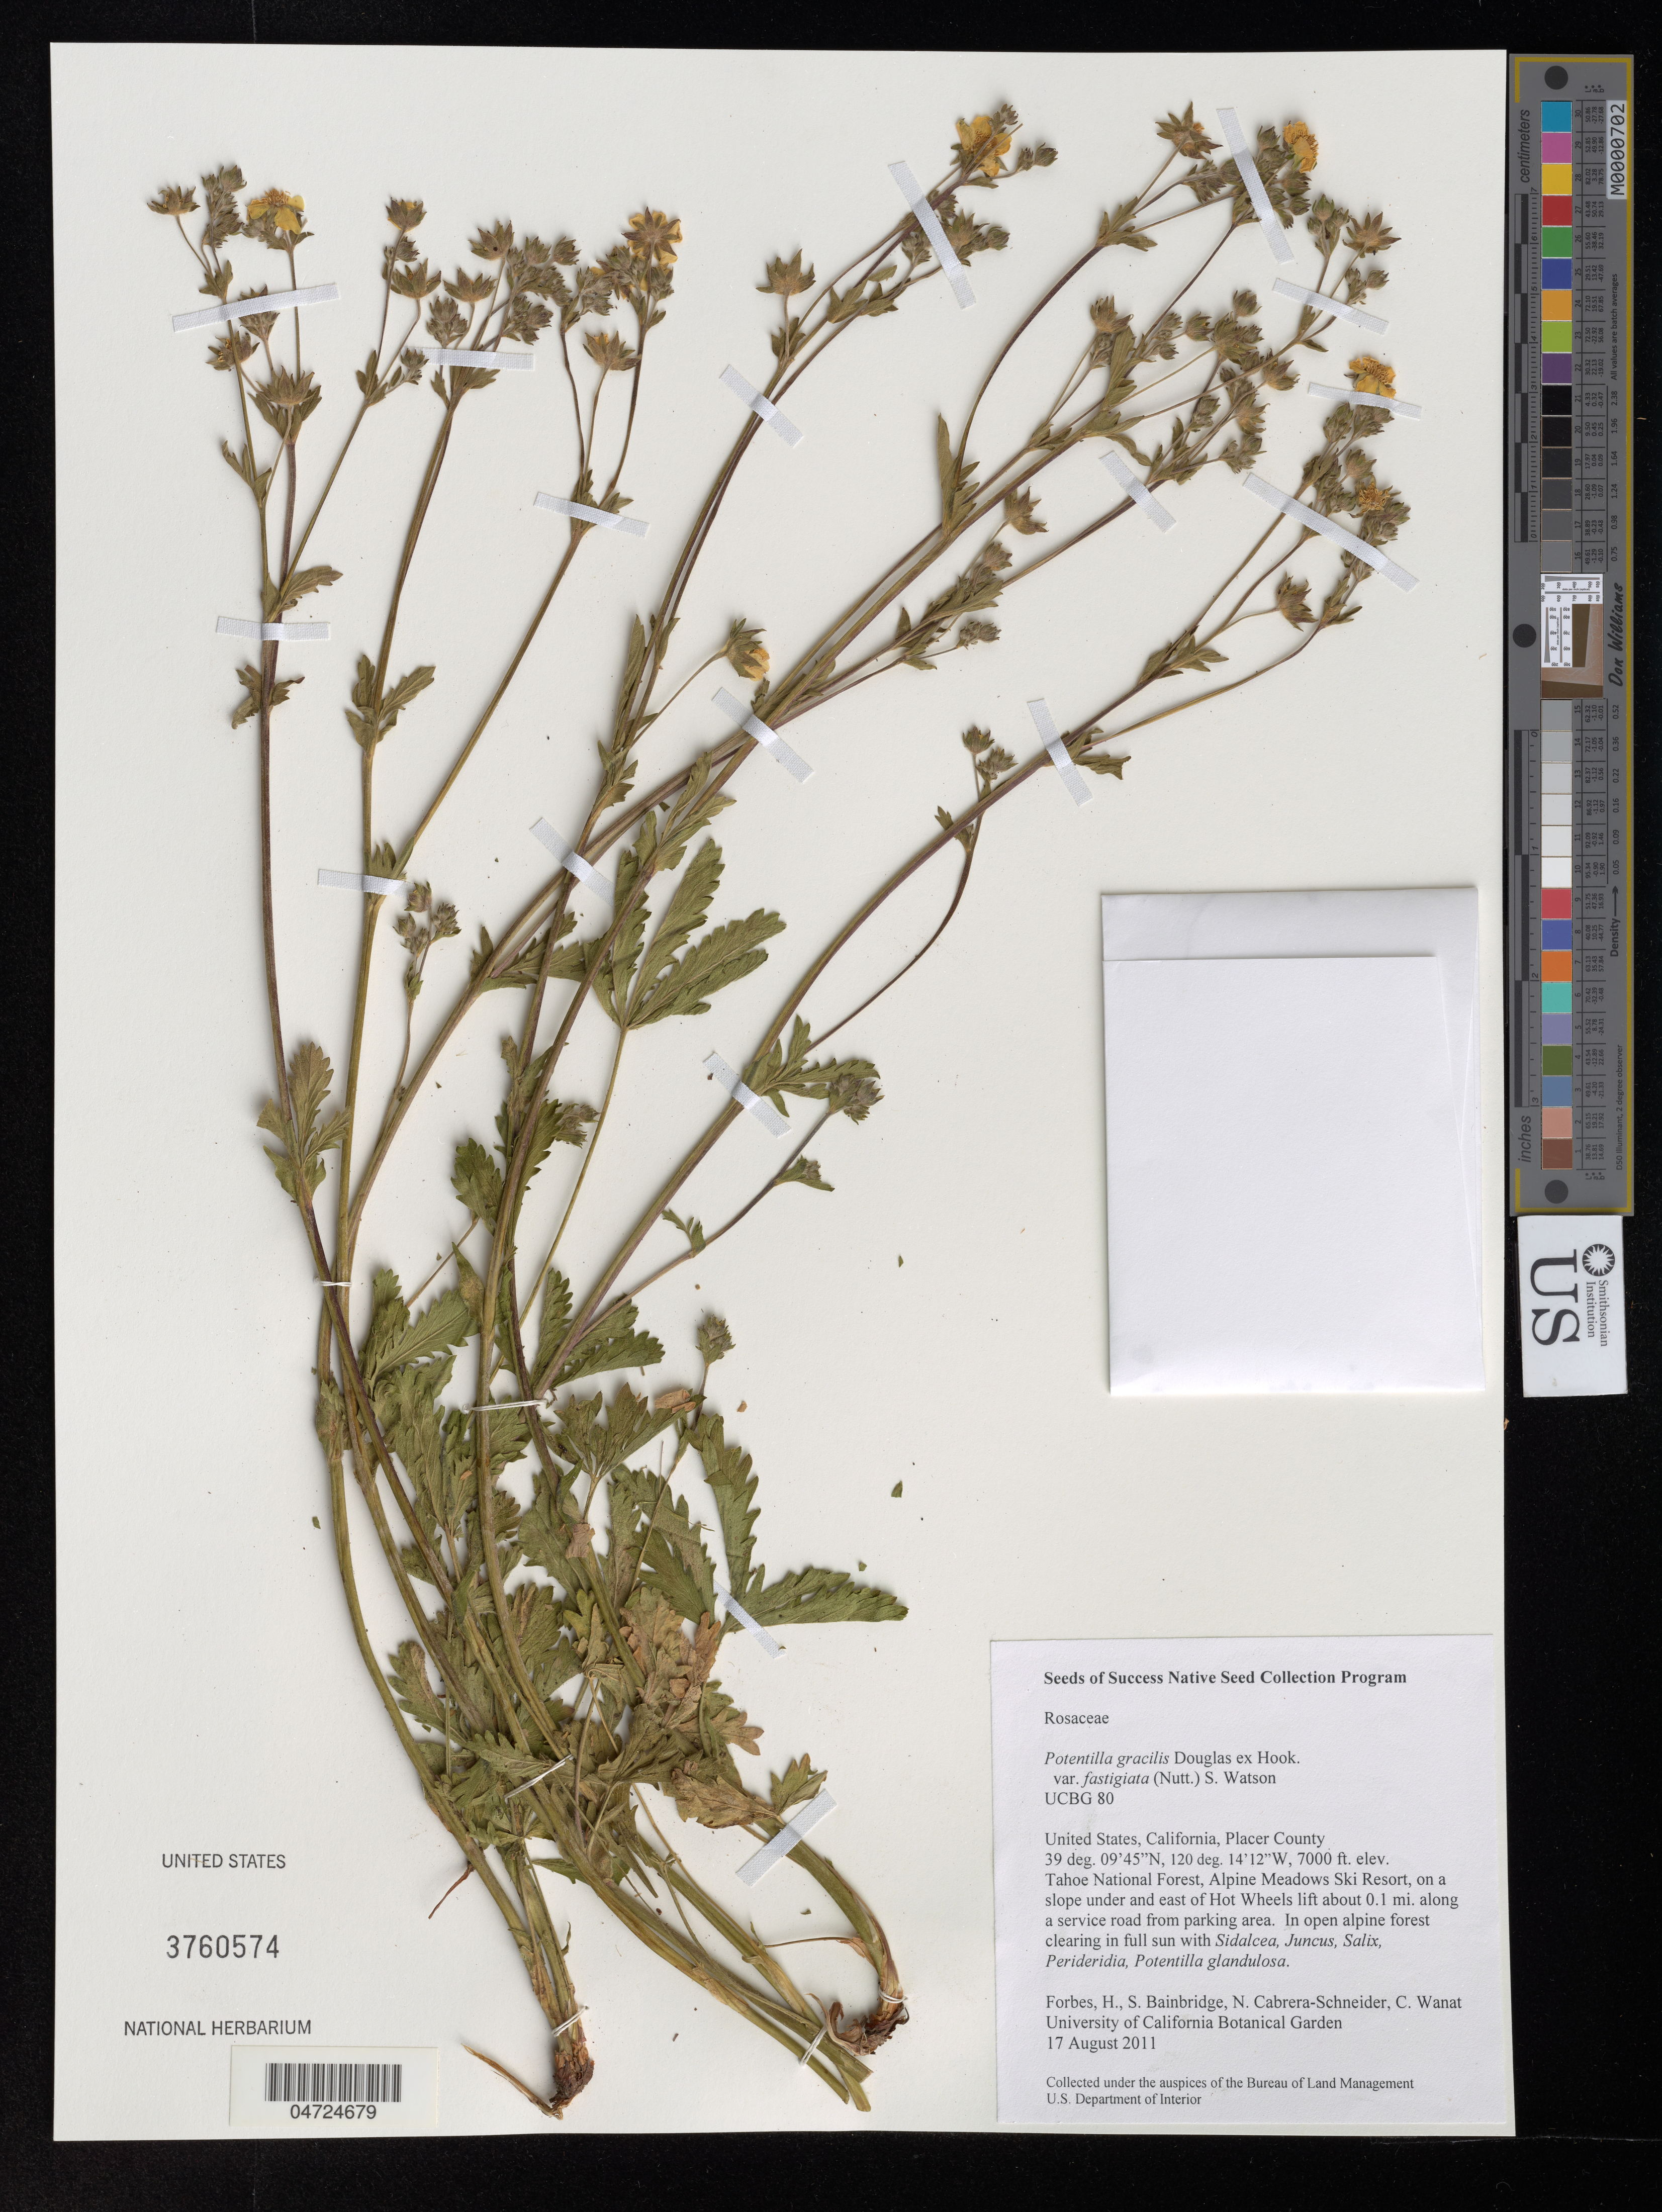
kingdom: Plantae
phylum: Tracheophyta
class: Magnoliopsida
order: Rosales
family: Rosaceae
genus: Potentilla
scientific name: Potentilla gracilis var. fastigiata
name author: (Nutt.) S. Watson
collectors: H. Forbes & S. Bainbridge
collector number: UCBG 80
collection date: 2011-08-17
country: United States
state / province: California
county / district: Placer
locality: Placer County. Tahoe National Forest, Alpine Meadows Ski Resort, on a slope under and east of Hot Wheels lift about 0.1 mi. along a service road from parking area.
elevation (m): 2134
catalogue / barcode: US 3760574